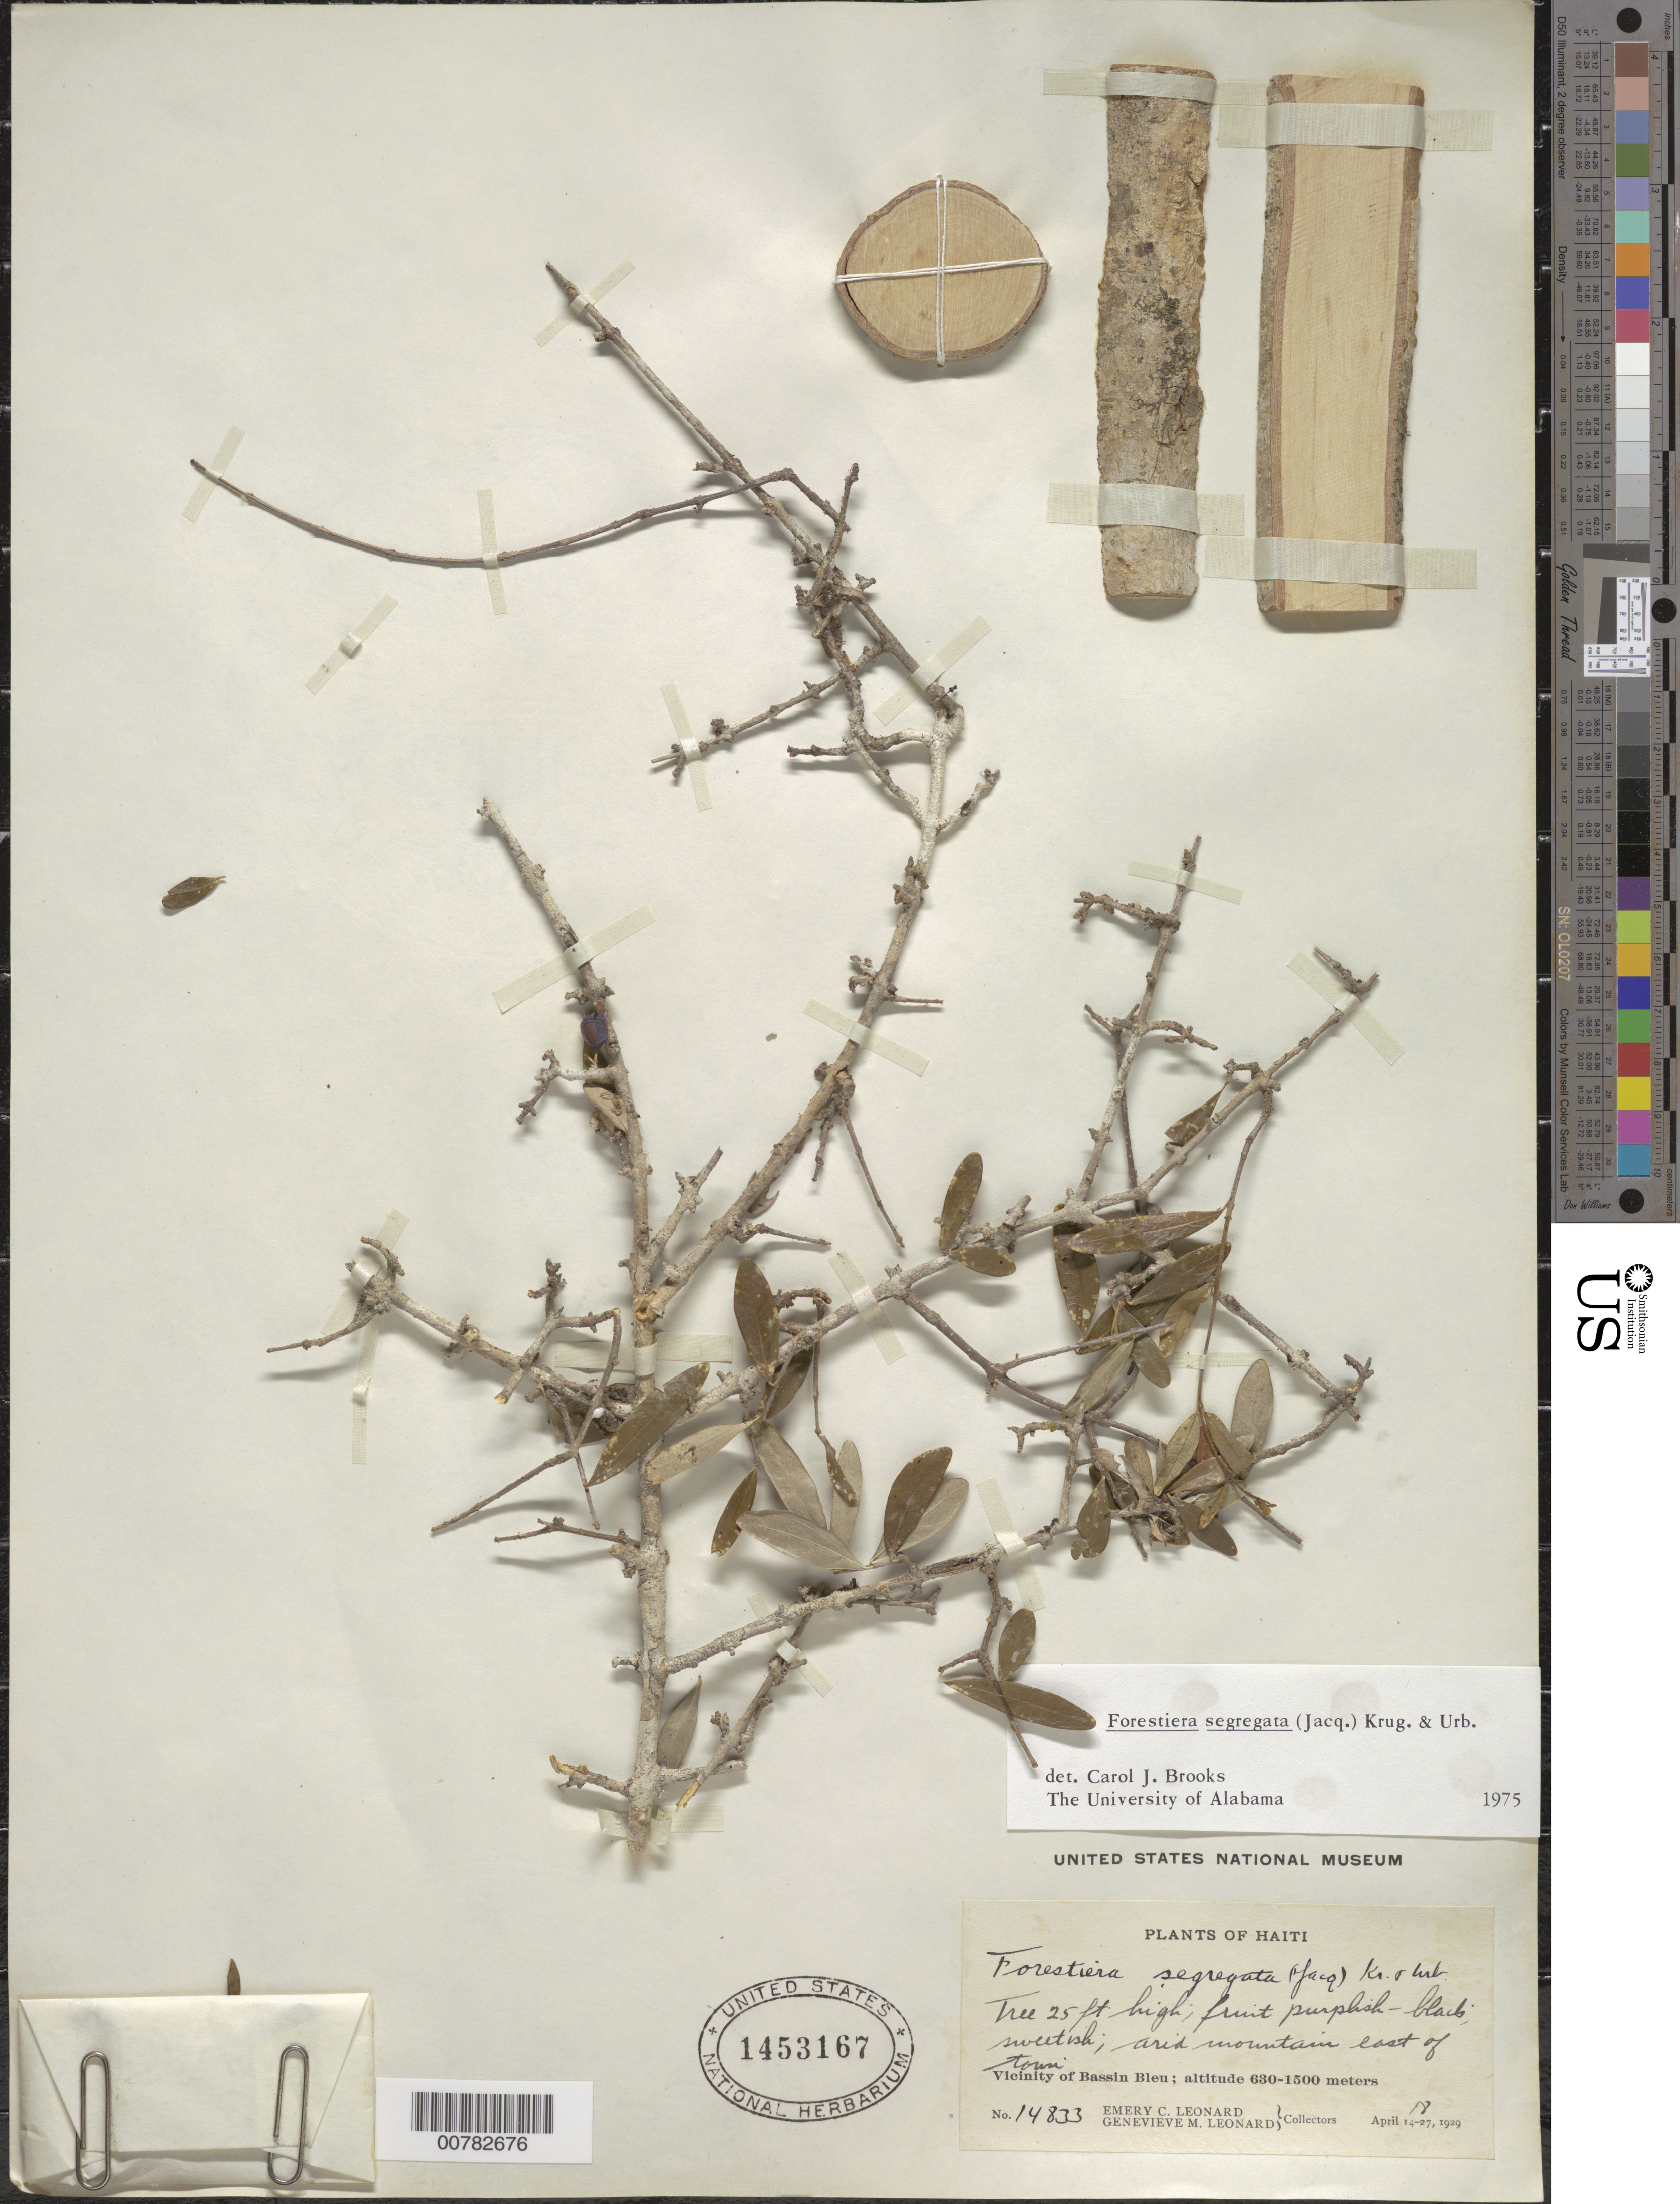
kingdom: Plantae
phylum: Tracheophyta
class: Magnoliopsida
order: Lamiales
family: Oleaceae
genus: Forestiera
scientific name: Forestiera segregata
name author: (Jacq.) Krug & Urb.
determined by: Brooks, Cecil J.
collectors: E. C. Leonard & G. M. Leonard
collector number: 14833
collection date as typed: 19 Apr 1929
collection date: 1929-04-19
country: Haiti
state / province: Nord-Ouest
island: Hispaniola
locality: Vicinity of Bassin Bleu, east of the town.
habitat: Arid mountain.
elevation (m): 630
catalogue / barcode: US 1453167